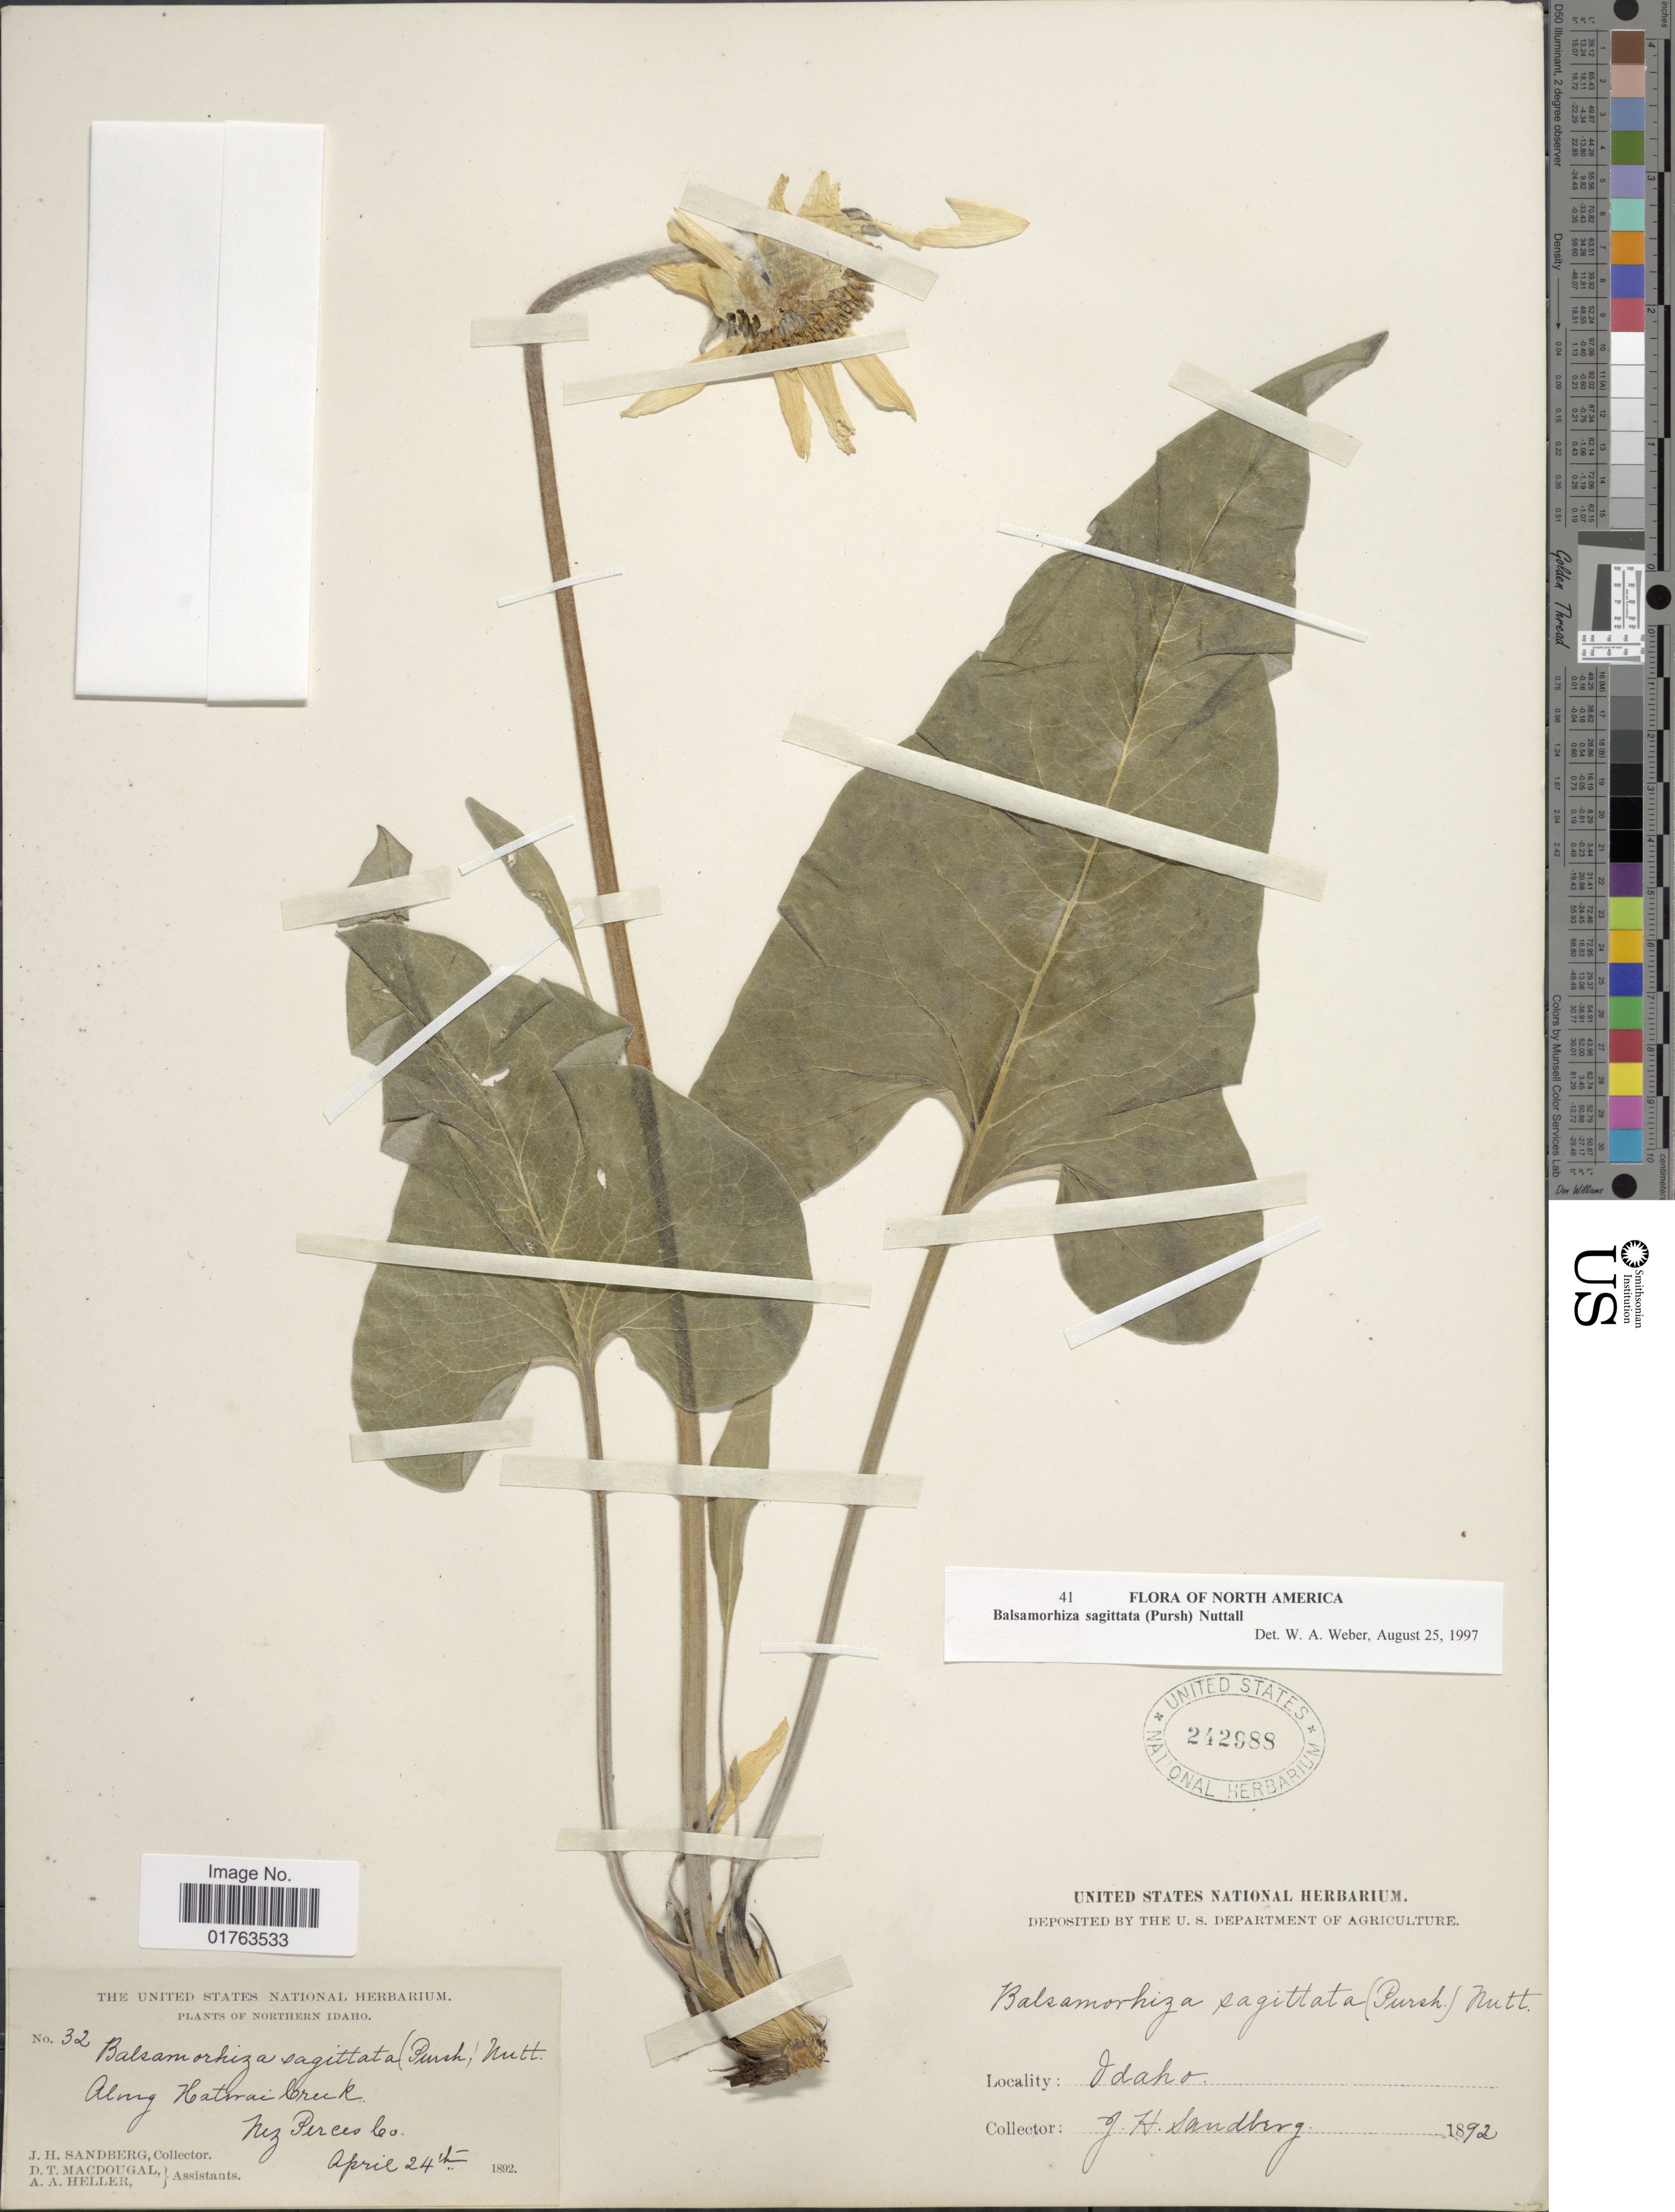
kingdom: Plantae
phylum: Tracheophyta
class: Magnoliopsida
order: Asterales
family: Asteraceae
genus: Balsamorhiza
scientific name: Balsamorhiza sagittata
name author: (Pursh) Nutt.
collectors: J. H. Sandberg, D. T. MacDougal & A. A. Heller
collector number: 32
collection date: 1892-04-24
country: United States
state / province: Idaho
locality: Northern Idaho, Along Hatwai Creek, Nez Perces Co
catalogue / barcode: US 242988